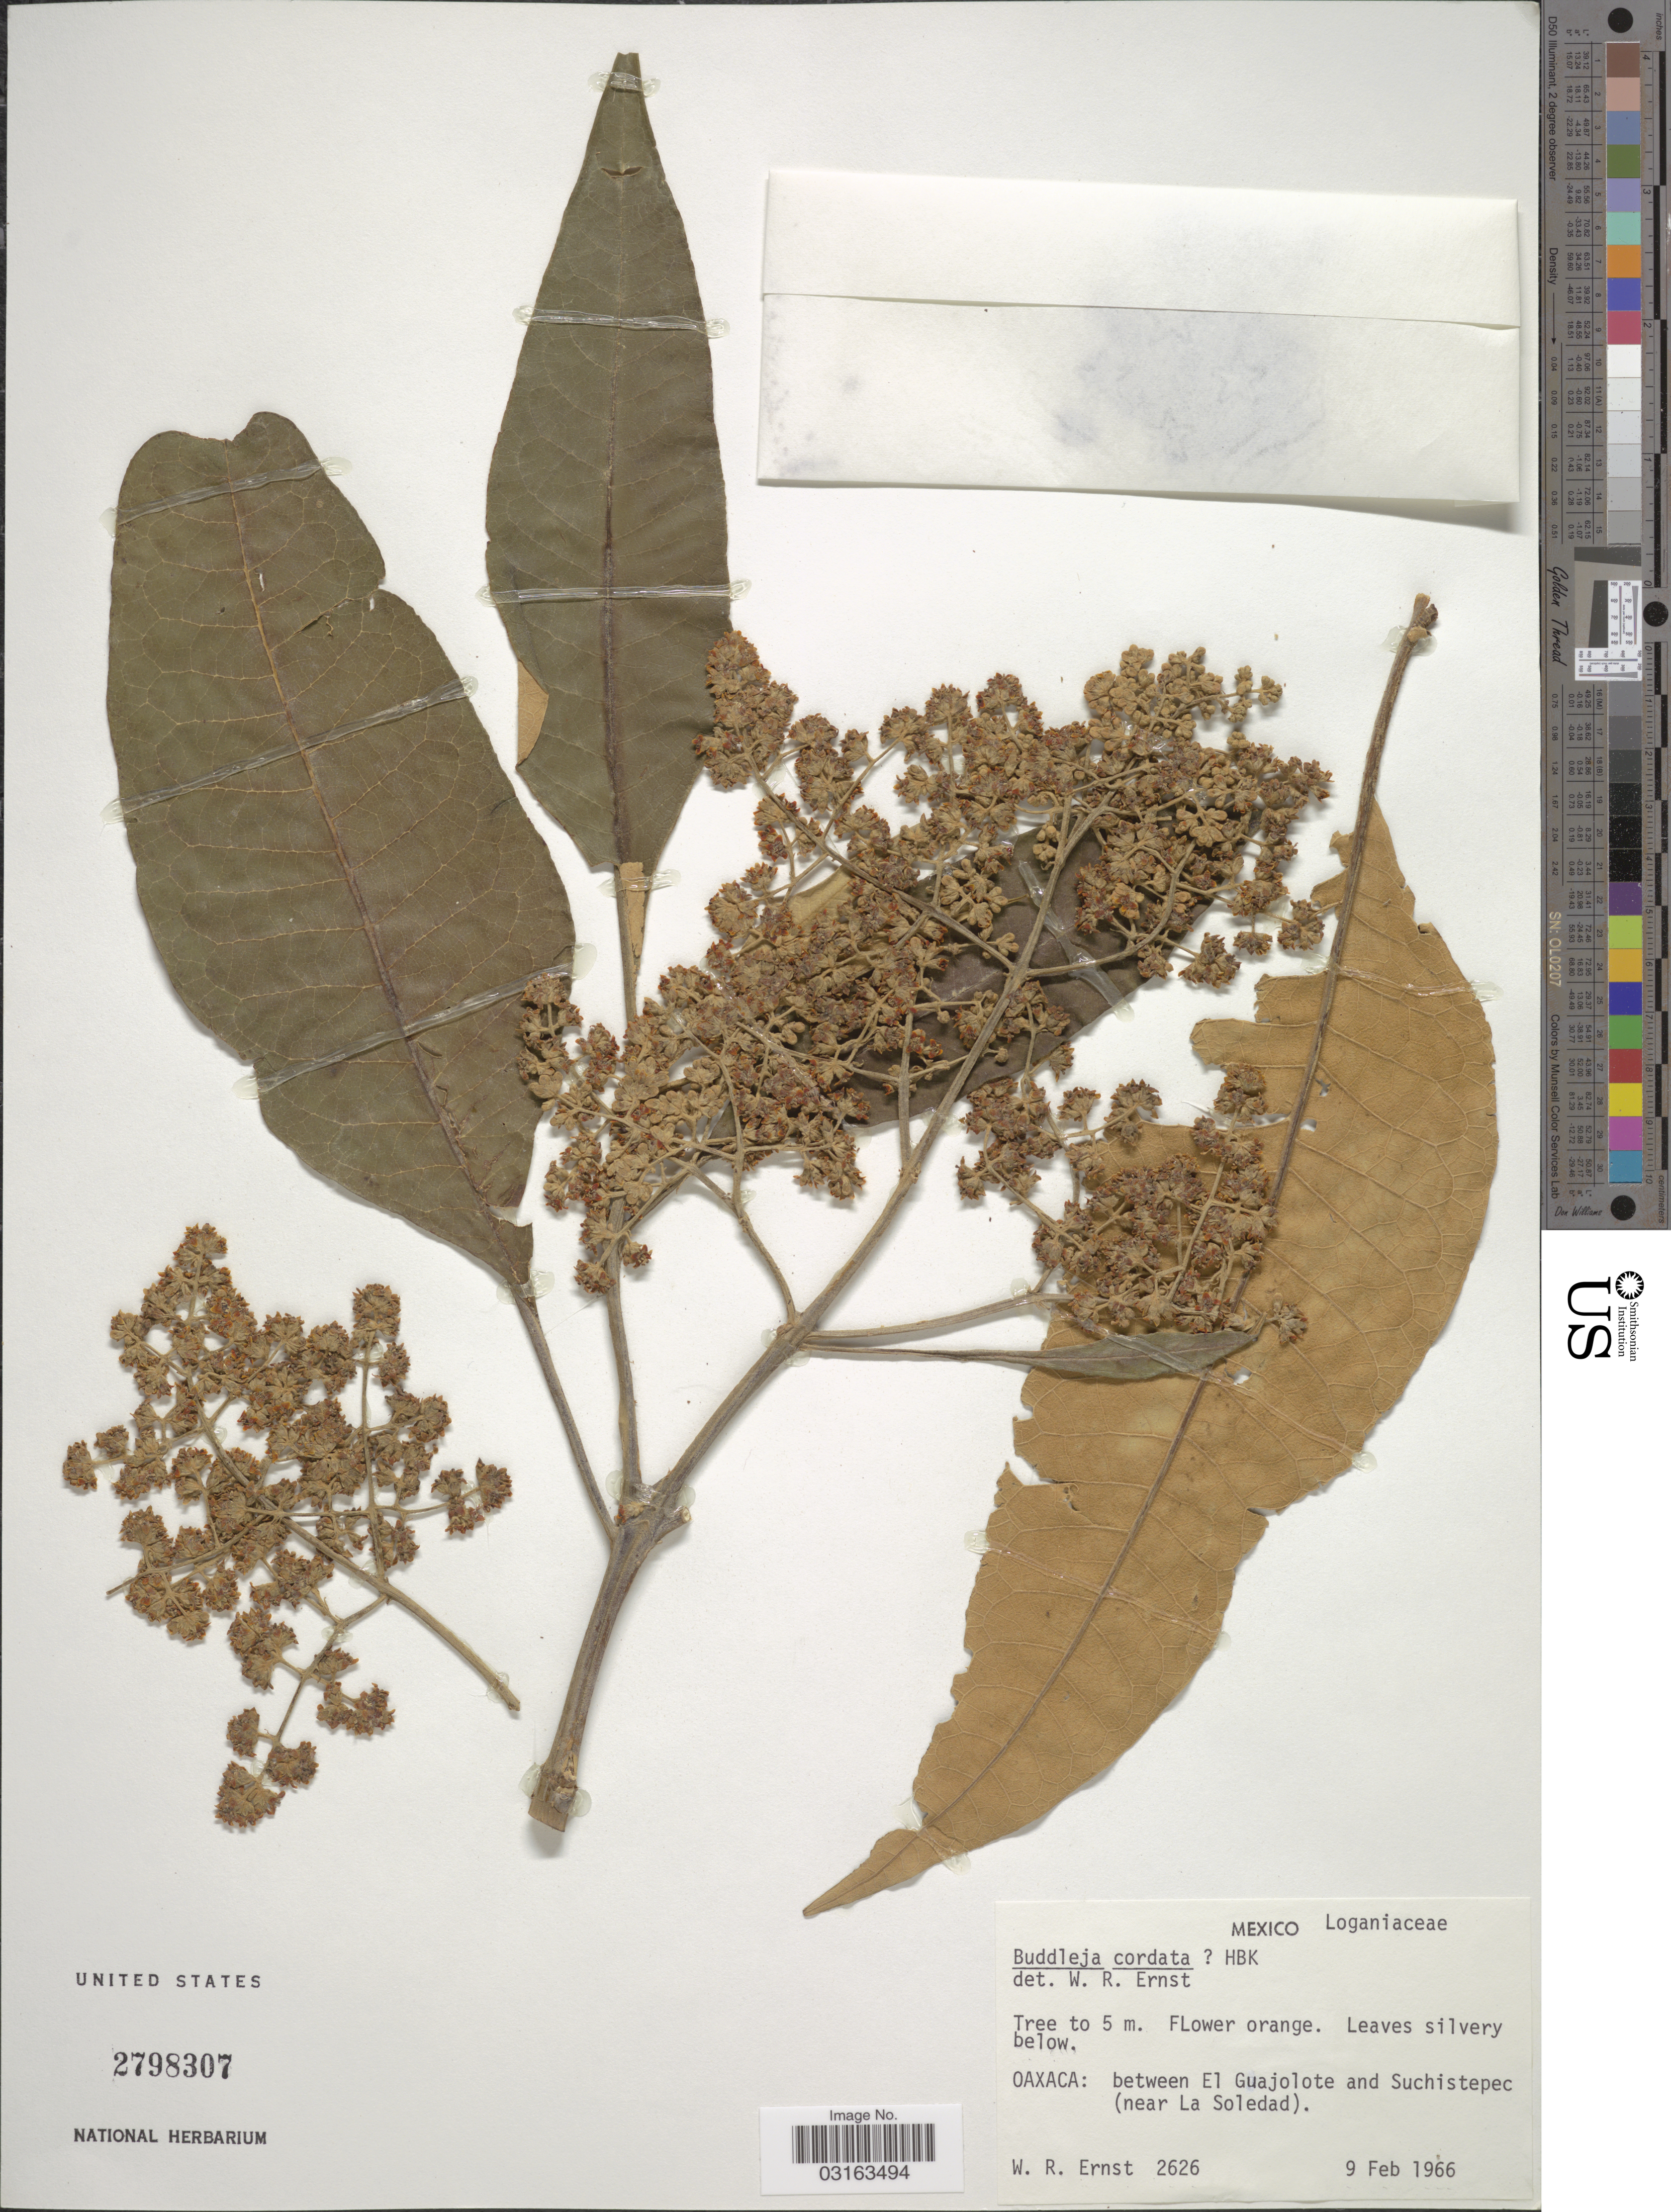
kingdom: Plantae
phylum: Tracheophyta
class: Magnoliopsida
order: Lamiales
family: Scrophulariaceae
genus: Buddleja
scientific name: Buddleja cordata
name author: Kunth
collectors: W. R. Ernst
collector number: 2626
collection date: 1966-02-09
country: Mexico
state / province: Oaxaca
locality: Between El Guajolote and Suchistepec (near La Soledad).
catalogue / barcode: US 2798307